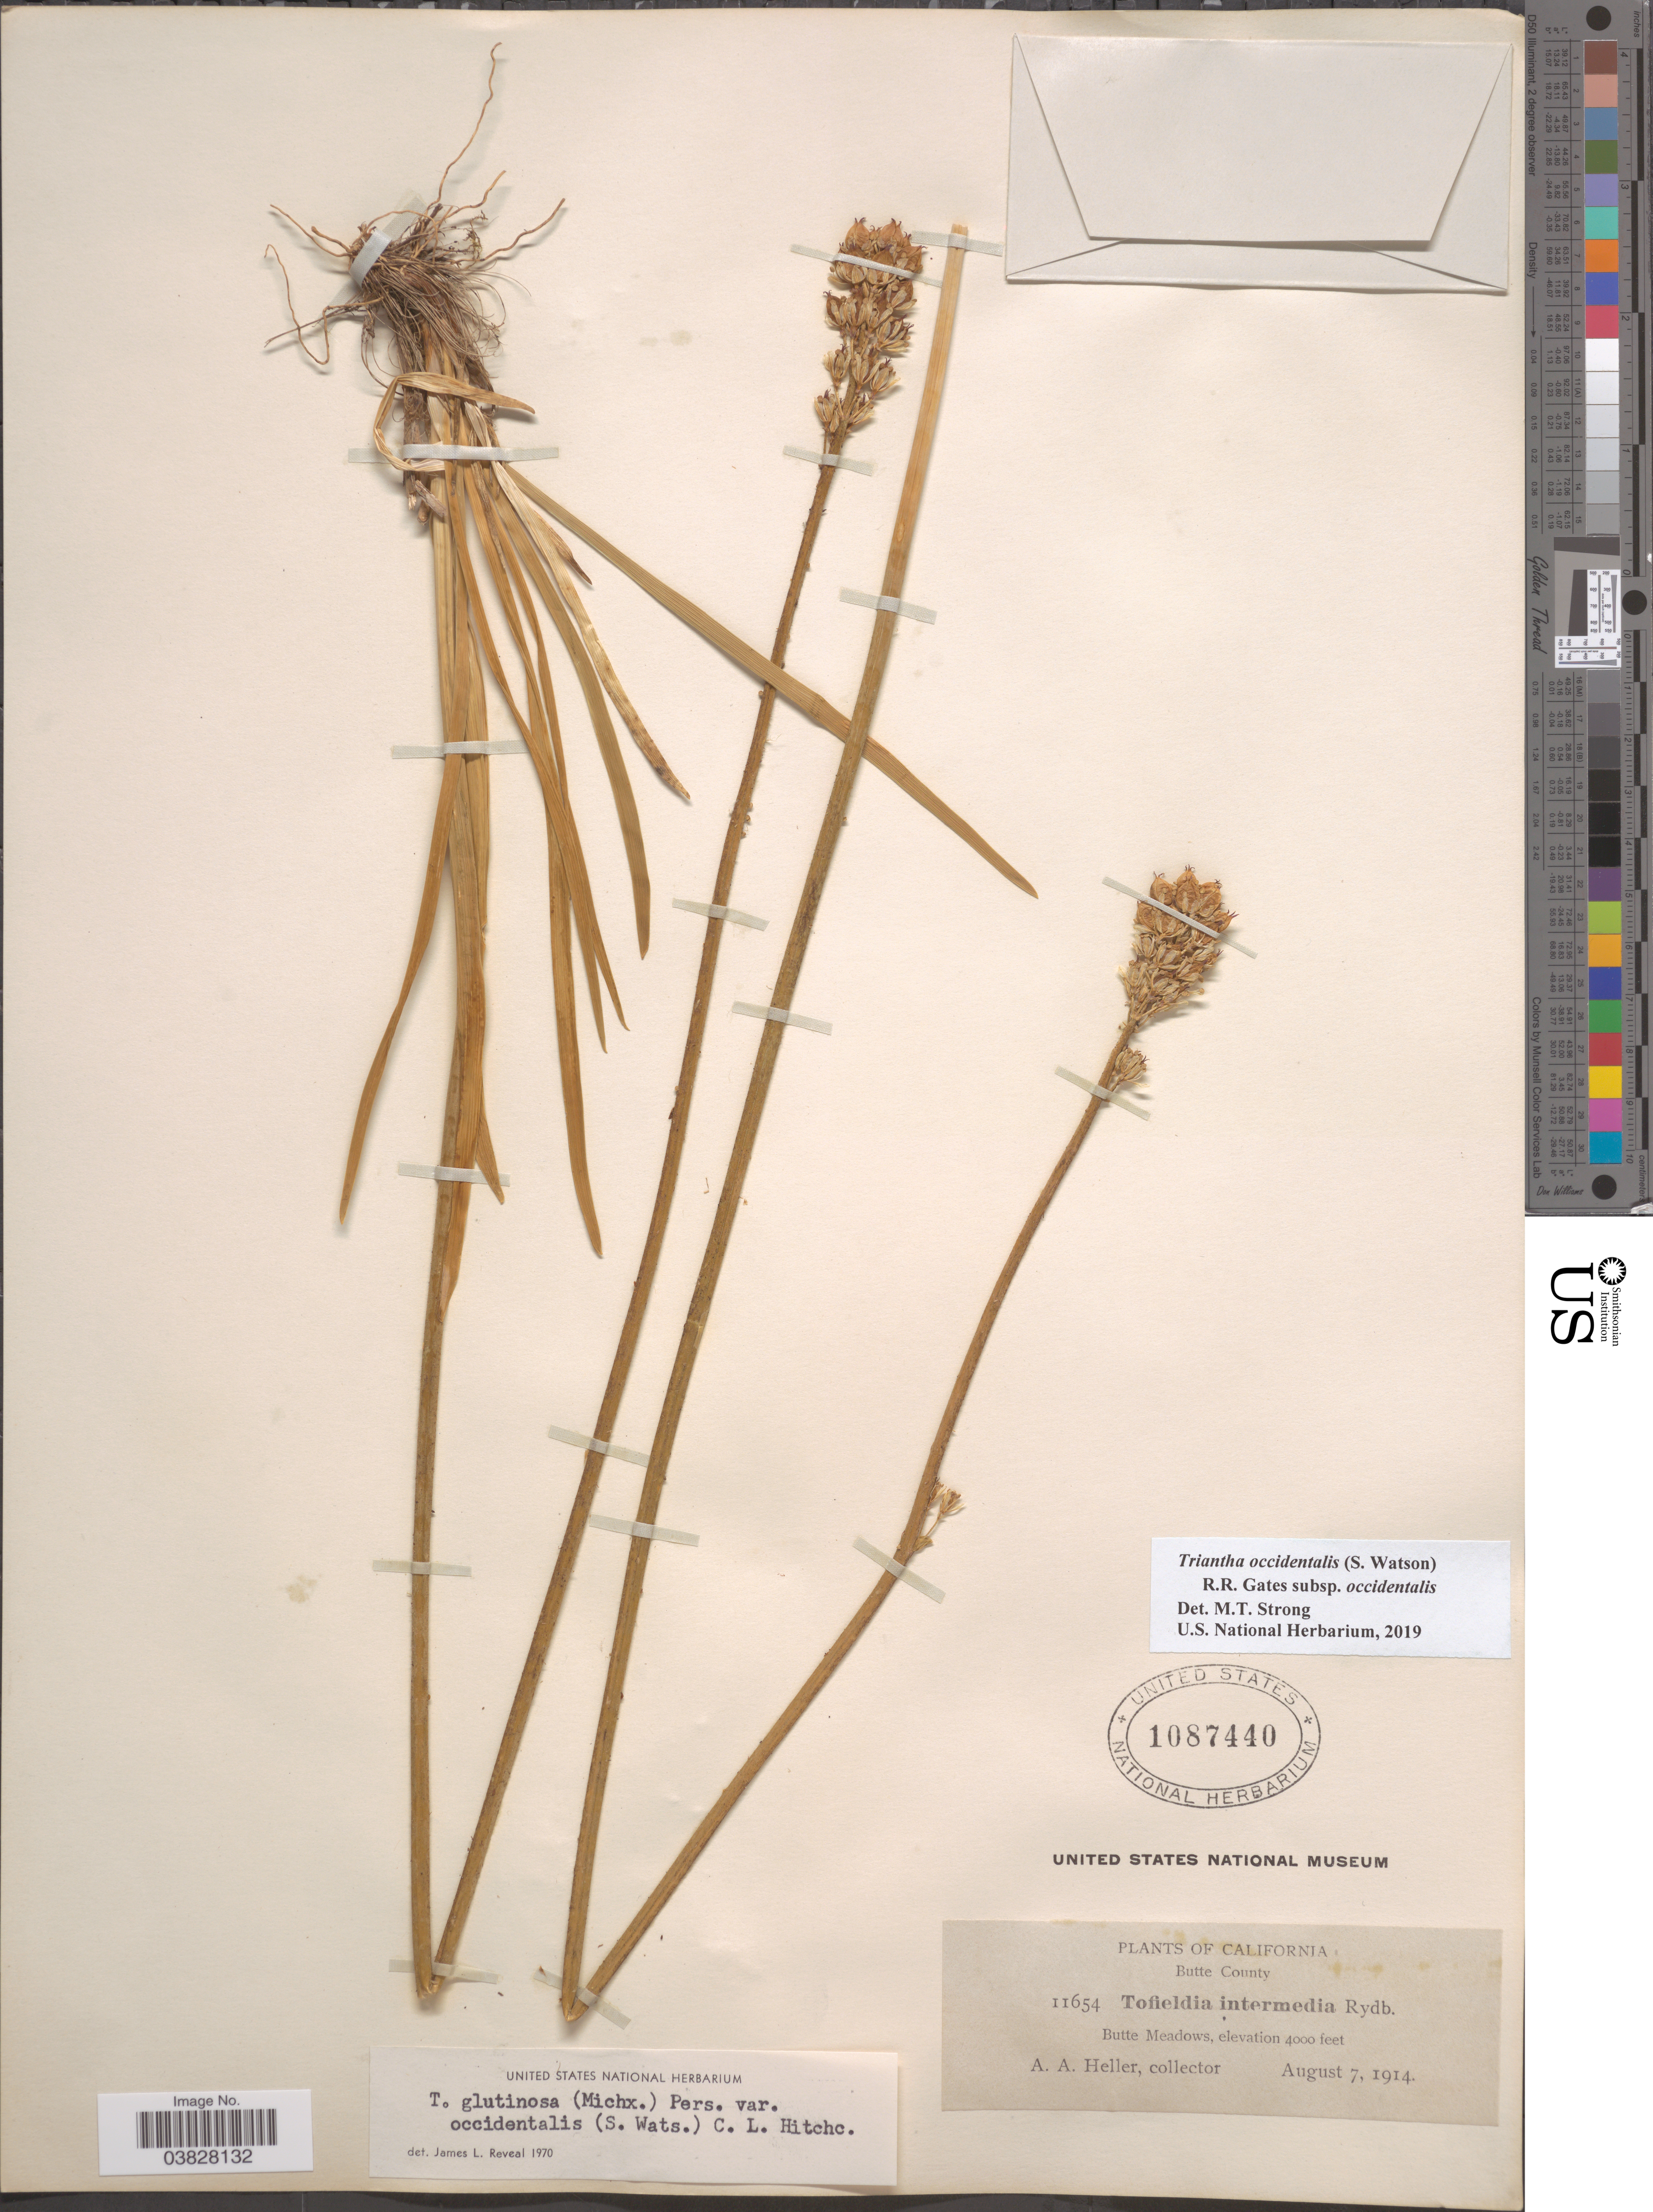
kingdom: Plantae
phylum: Tracheophyta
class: Liliopsida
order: Alismatales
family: Tofieldiaceae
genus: Triantha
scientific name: Triantha occidentalis subsp. occidentalis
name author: (S. Watson) R.R. Gates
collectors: A. A. Heller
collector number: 11654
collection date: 1914-08-07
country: United States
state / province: California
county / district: Butte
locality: Butte County. Butte Meadows.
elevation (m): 1219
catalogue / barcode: US 1087440